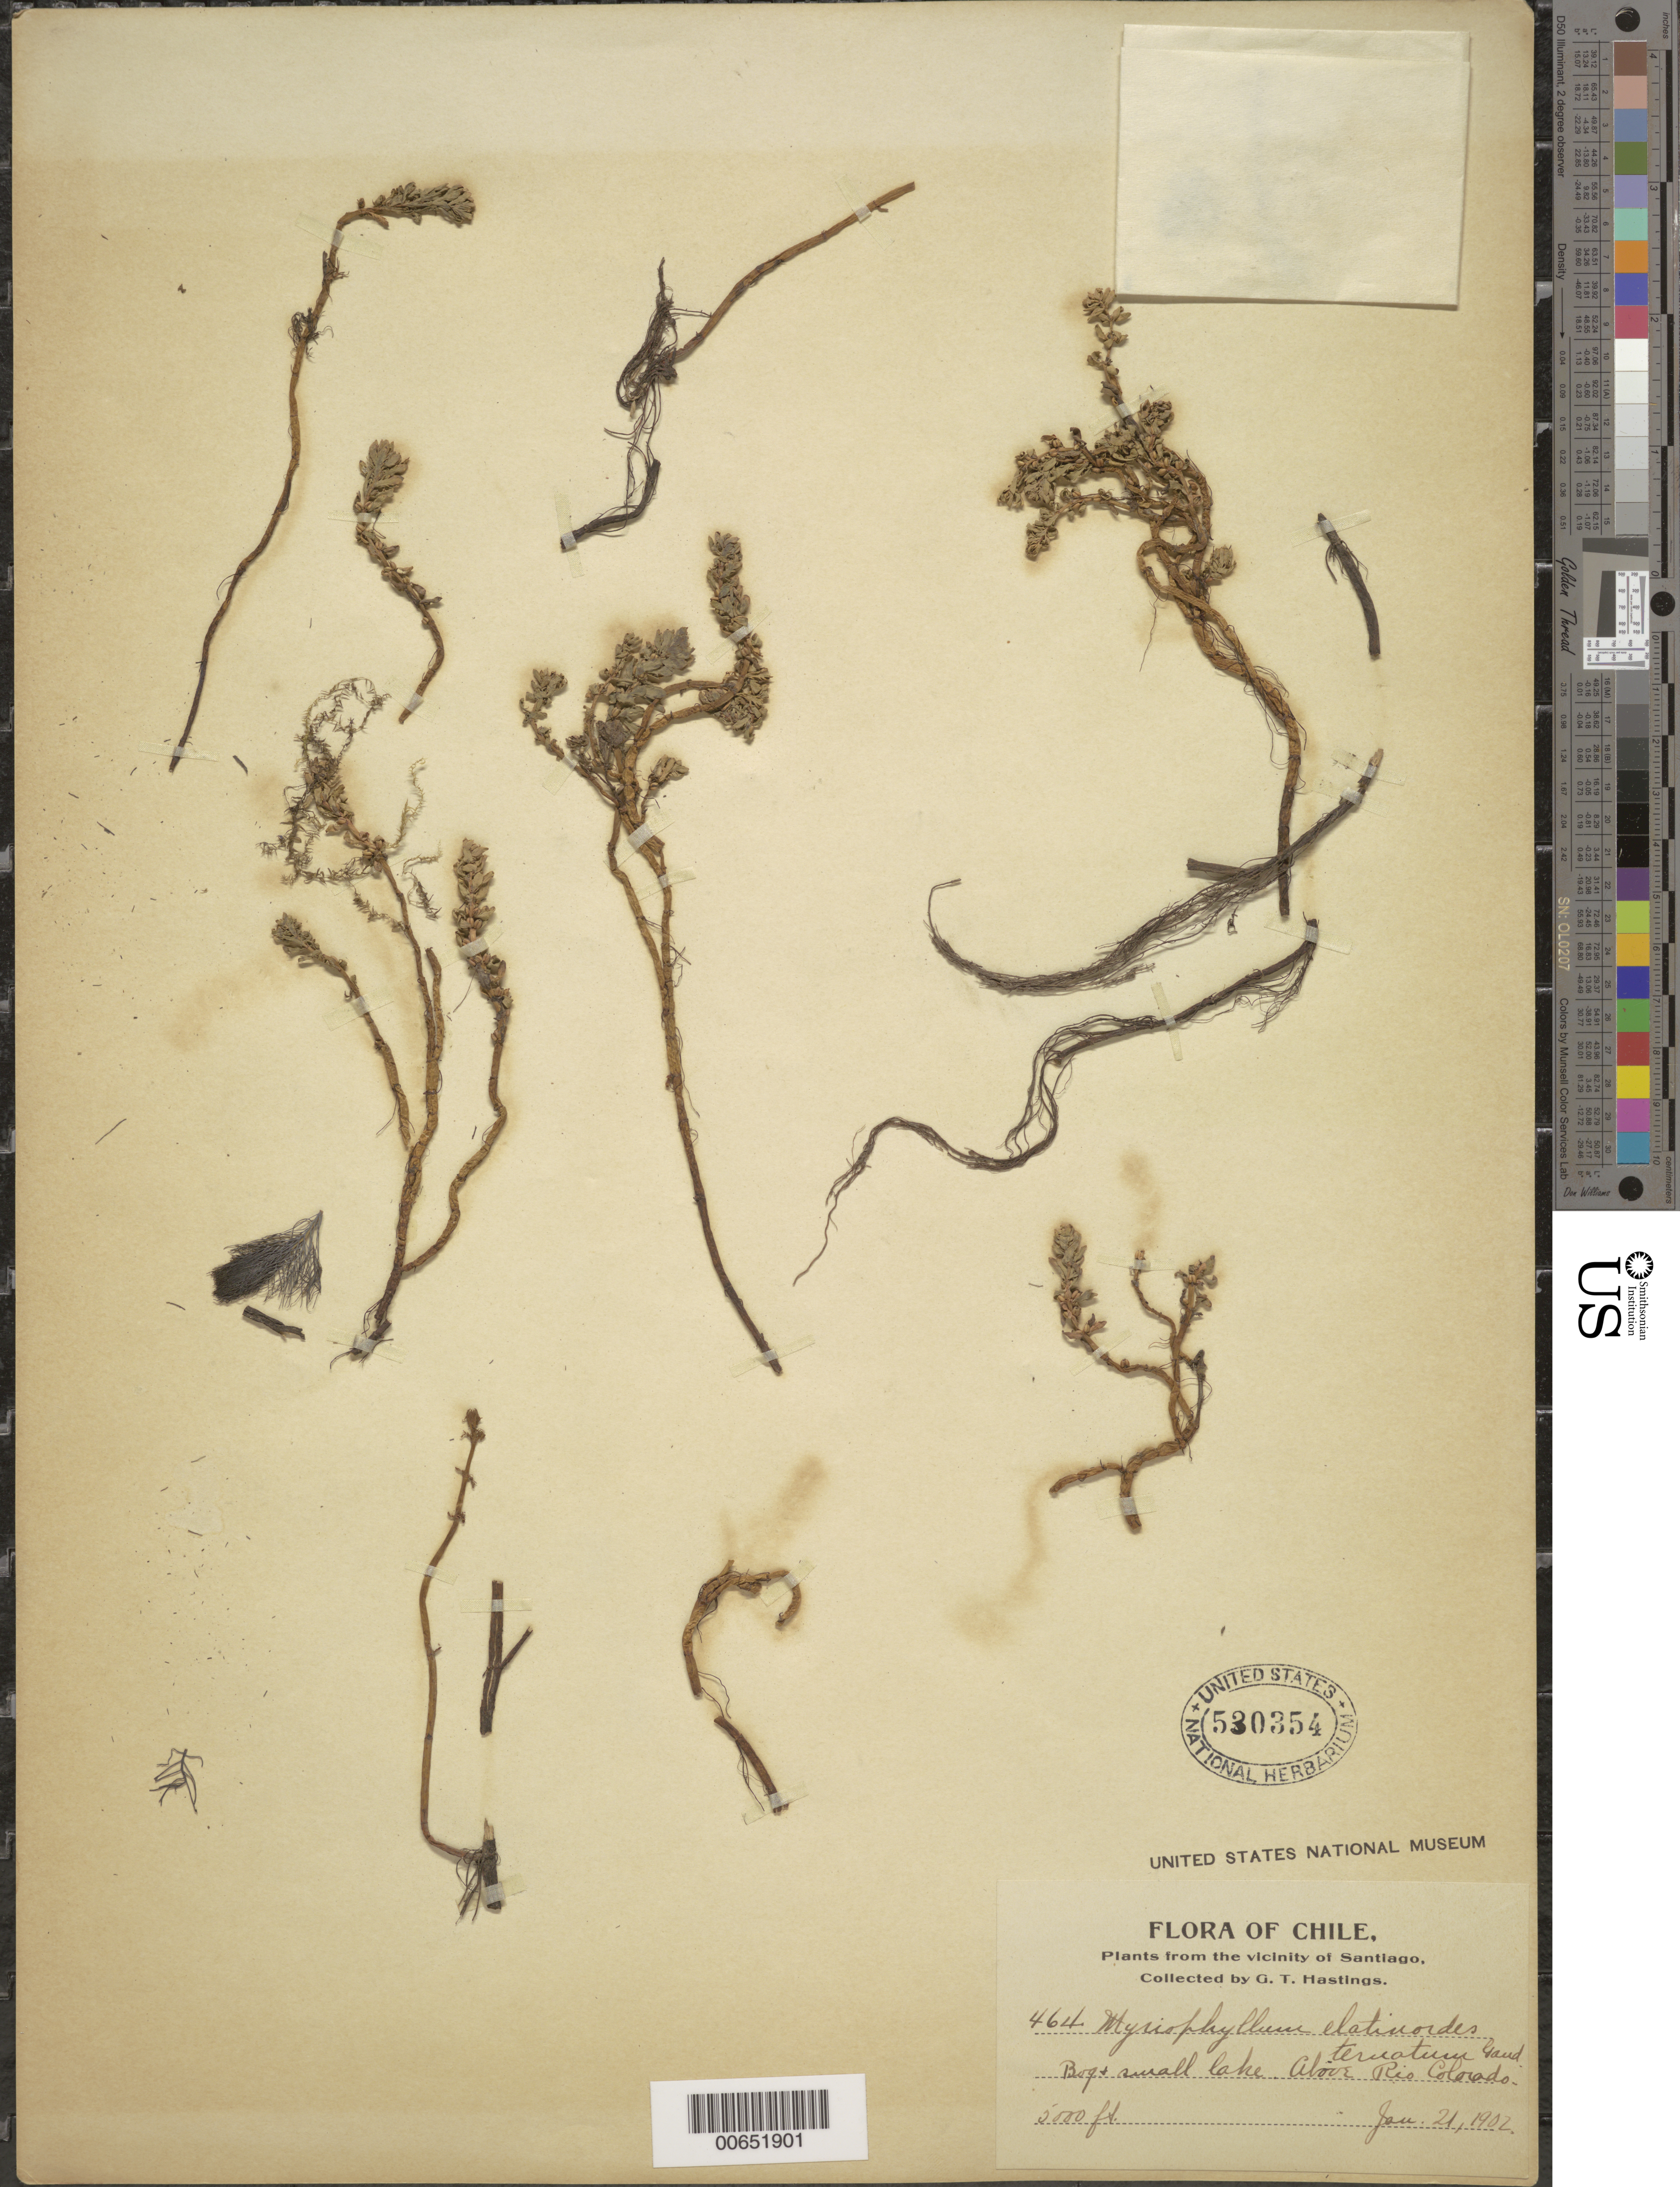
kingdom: Plantae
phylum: Tracheophyta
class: Magnoliopsida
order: Saxifragales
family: Haloragaceae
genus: Myriophyllum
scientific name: Myriophyllum elatinoides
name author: Gaudich.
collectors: G. Hastings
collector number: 464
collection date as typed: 21 Jan 1902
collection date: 1902-01-21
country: Chile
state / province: Región Metropolitana (RM)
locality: Above Rio Colorado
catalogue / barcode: US 530354